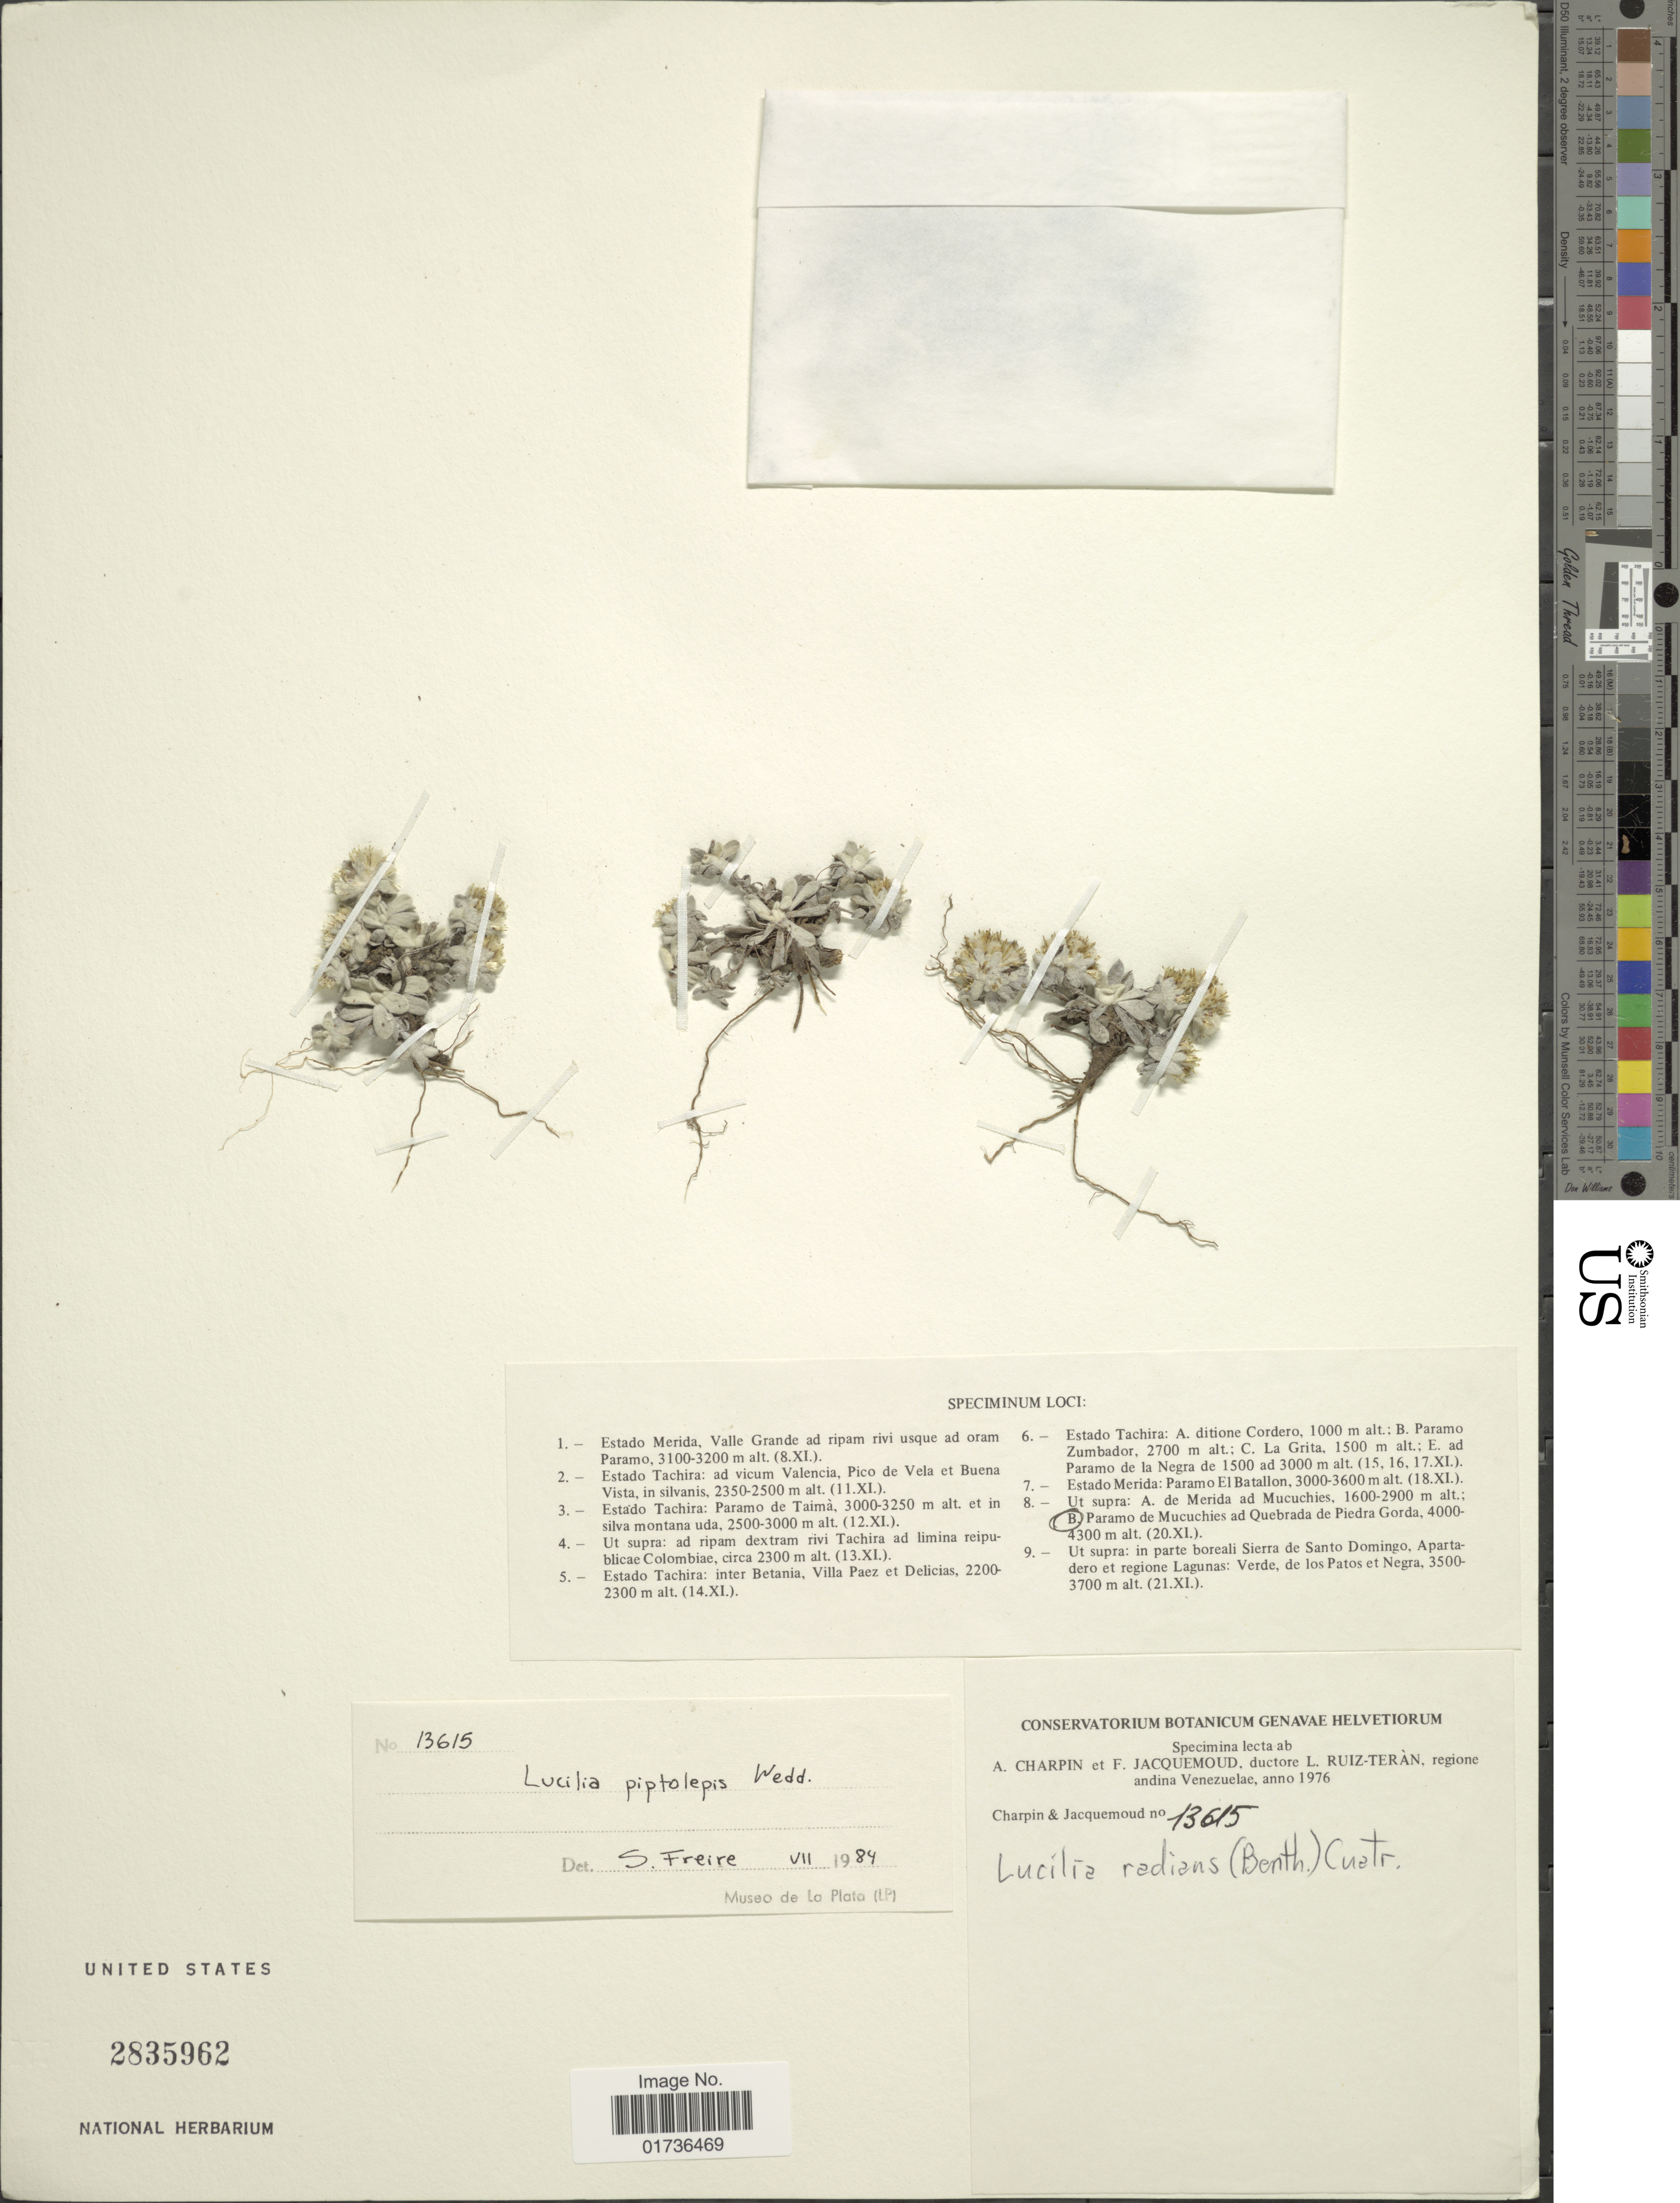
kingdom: Plantae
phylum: Tracheophyta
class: Magnoliopsida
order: Asterales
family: Asteraceae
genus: Mniodes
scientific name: Mniodes piptolepis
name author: (Wedd.) S.E. Freire et al.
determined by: Dillon, M. O.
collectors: A. Charpin & F. Jacquemoud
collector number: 13615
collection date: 1976-11-20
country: Venezuela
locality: Paramo de Mucuchies ad Quebrada de Piedra Gorda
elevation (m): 4000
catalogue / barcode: US 2835962